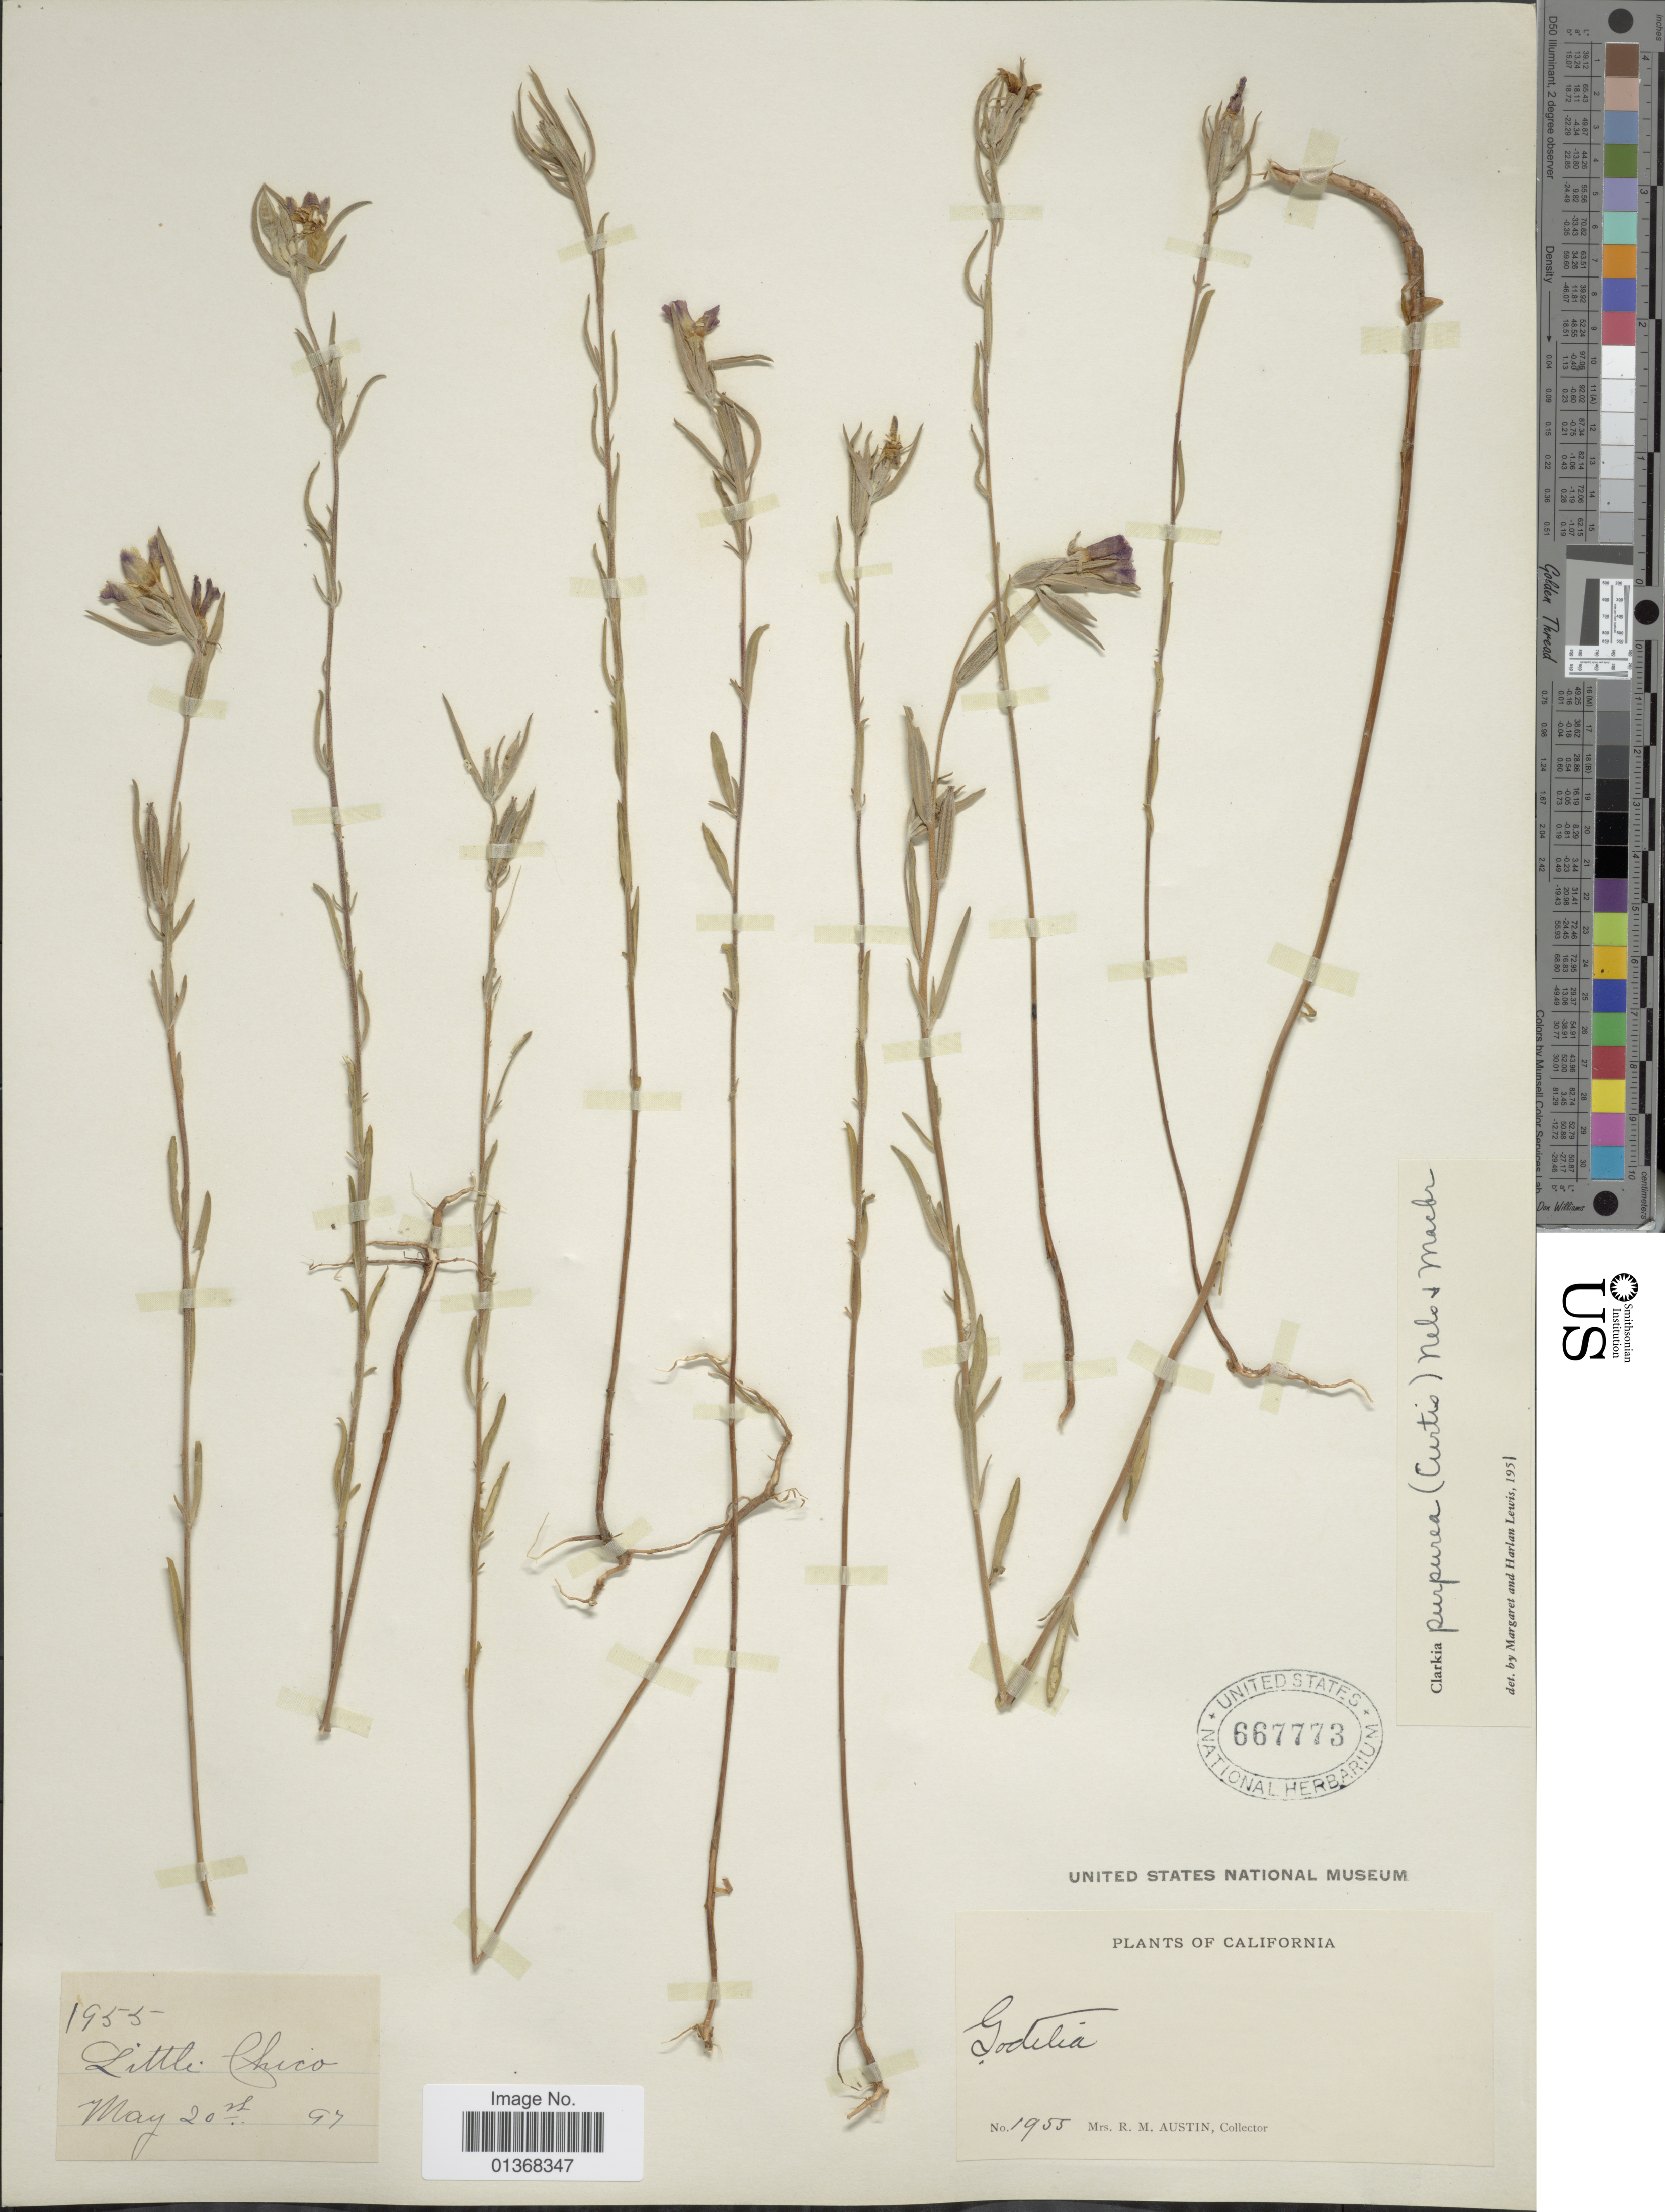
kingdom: Plantae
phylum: Tracheophyta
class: Magnoliopsida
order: Myrtales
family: Onagraceae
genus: Clarkia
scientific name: Clarkia purpurea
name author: (Curtis) A. Nelson & J.F. Macbr.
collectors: R. Austin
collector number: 1955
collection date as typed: Transcribed d/m/y: 20/5/97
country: United States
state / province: California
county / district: Butte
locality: Little Chico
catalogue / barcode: US 667773